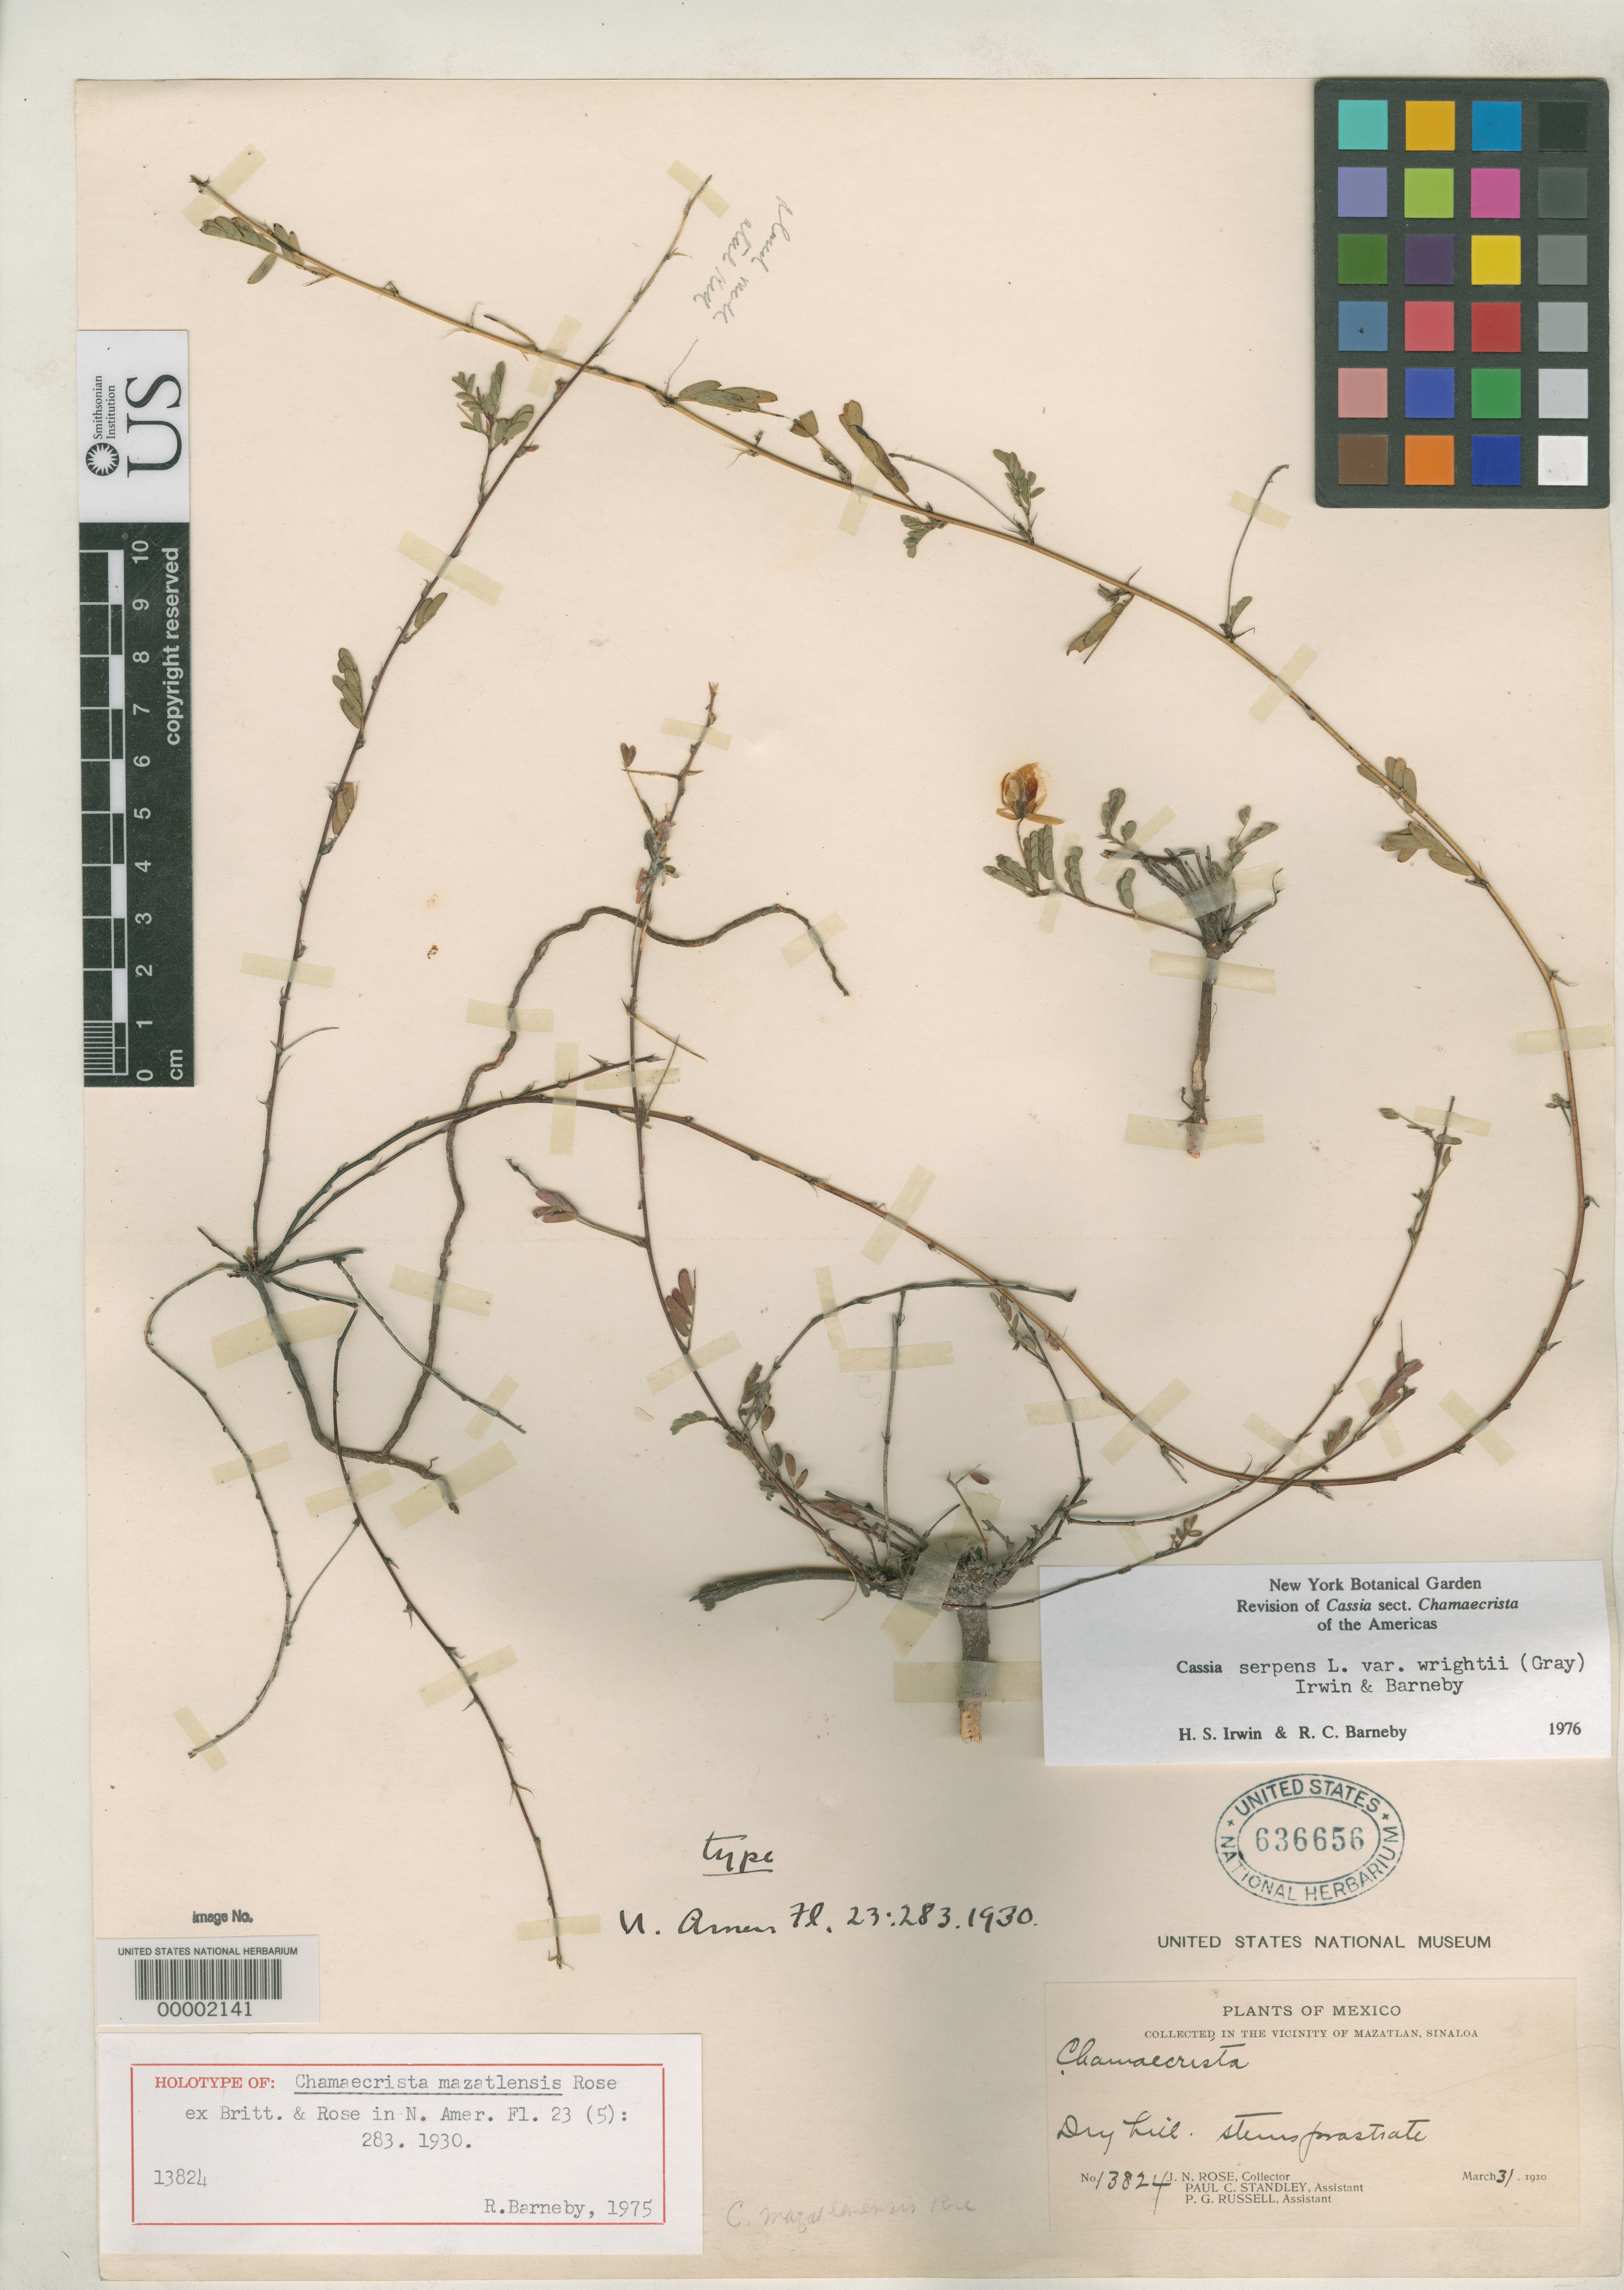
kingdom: Plantae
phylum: Tracheophyta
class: Magnoliopsida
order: Fabales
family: Fabaceae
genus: Chamaecrista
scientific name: Chamaecrista mazatlensis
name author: Rose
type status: Holotype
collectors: J. N. Rose, P. C. Standley & P. G. Russell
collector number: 13824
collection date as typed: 31 Mar 1910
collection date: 1910-03-31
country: Mexico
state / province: Sinaloa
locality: Vicinity of Mazatlan.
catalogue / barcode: US 636656